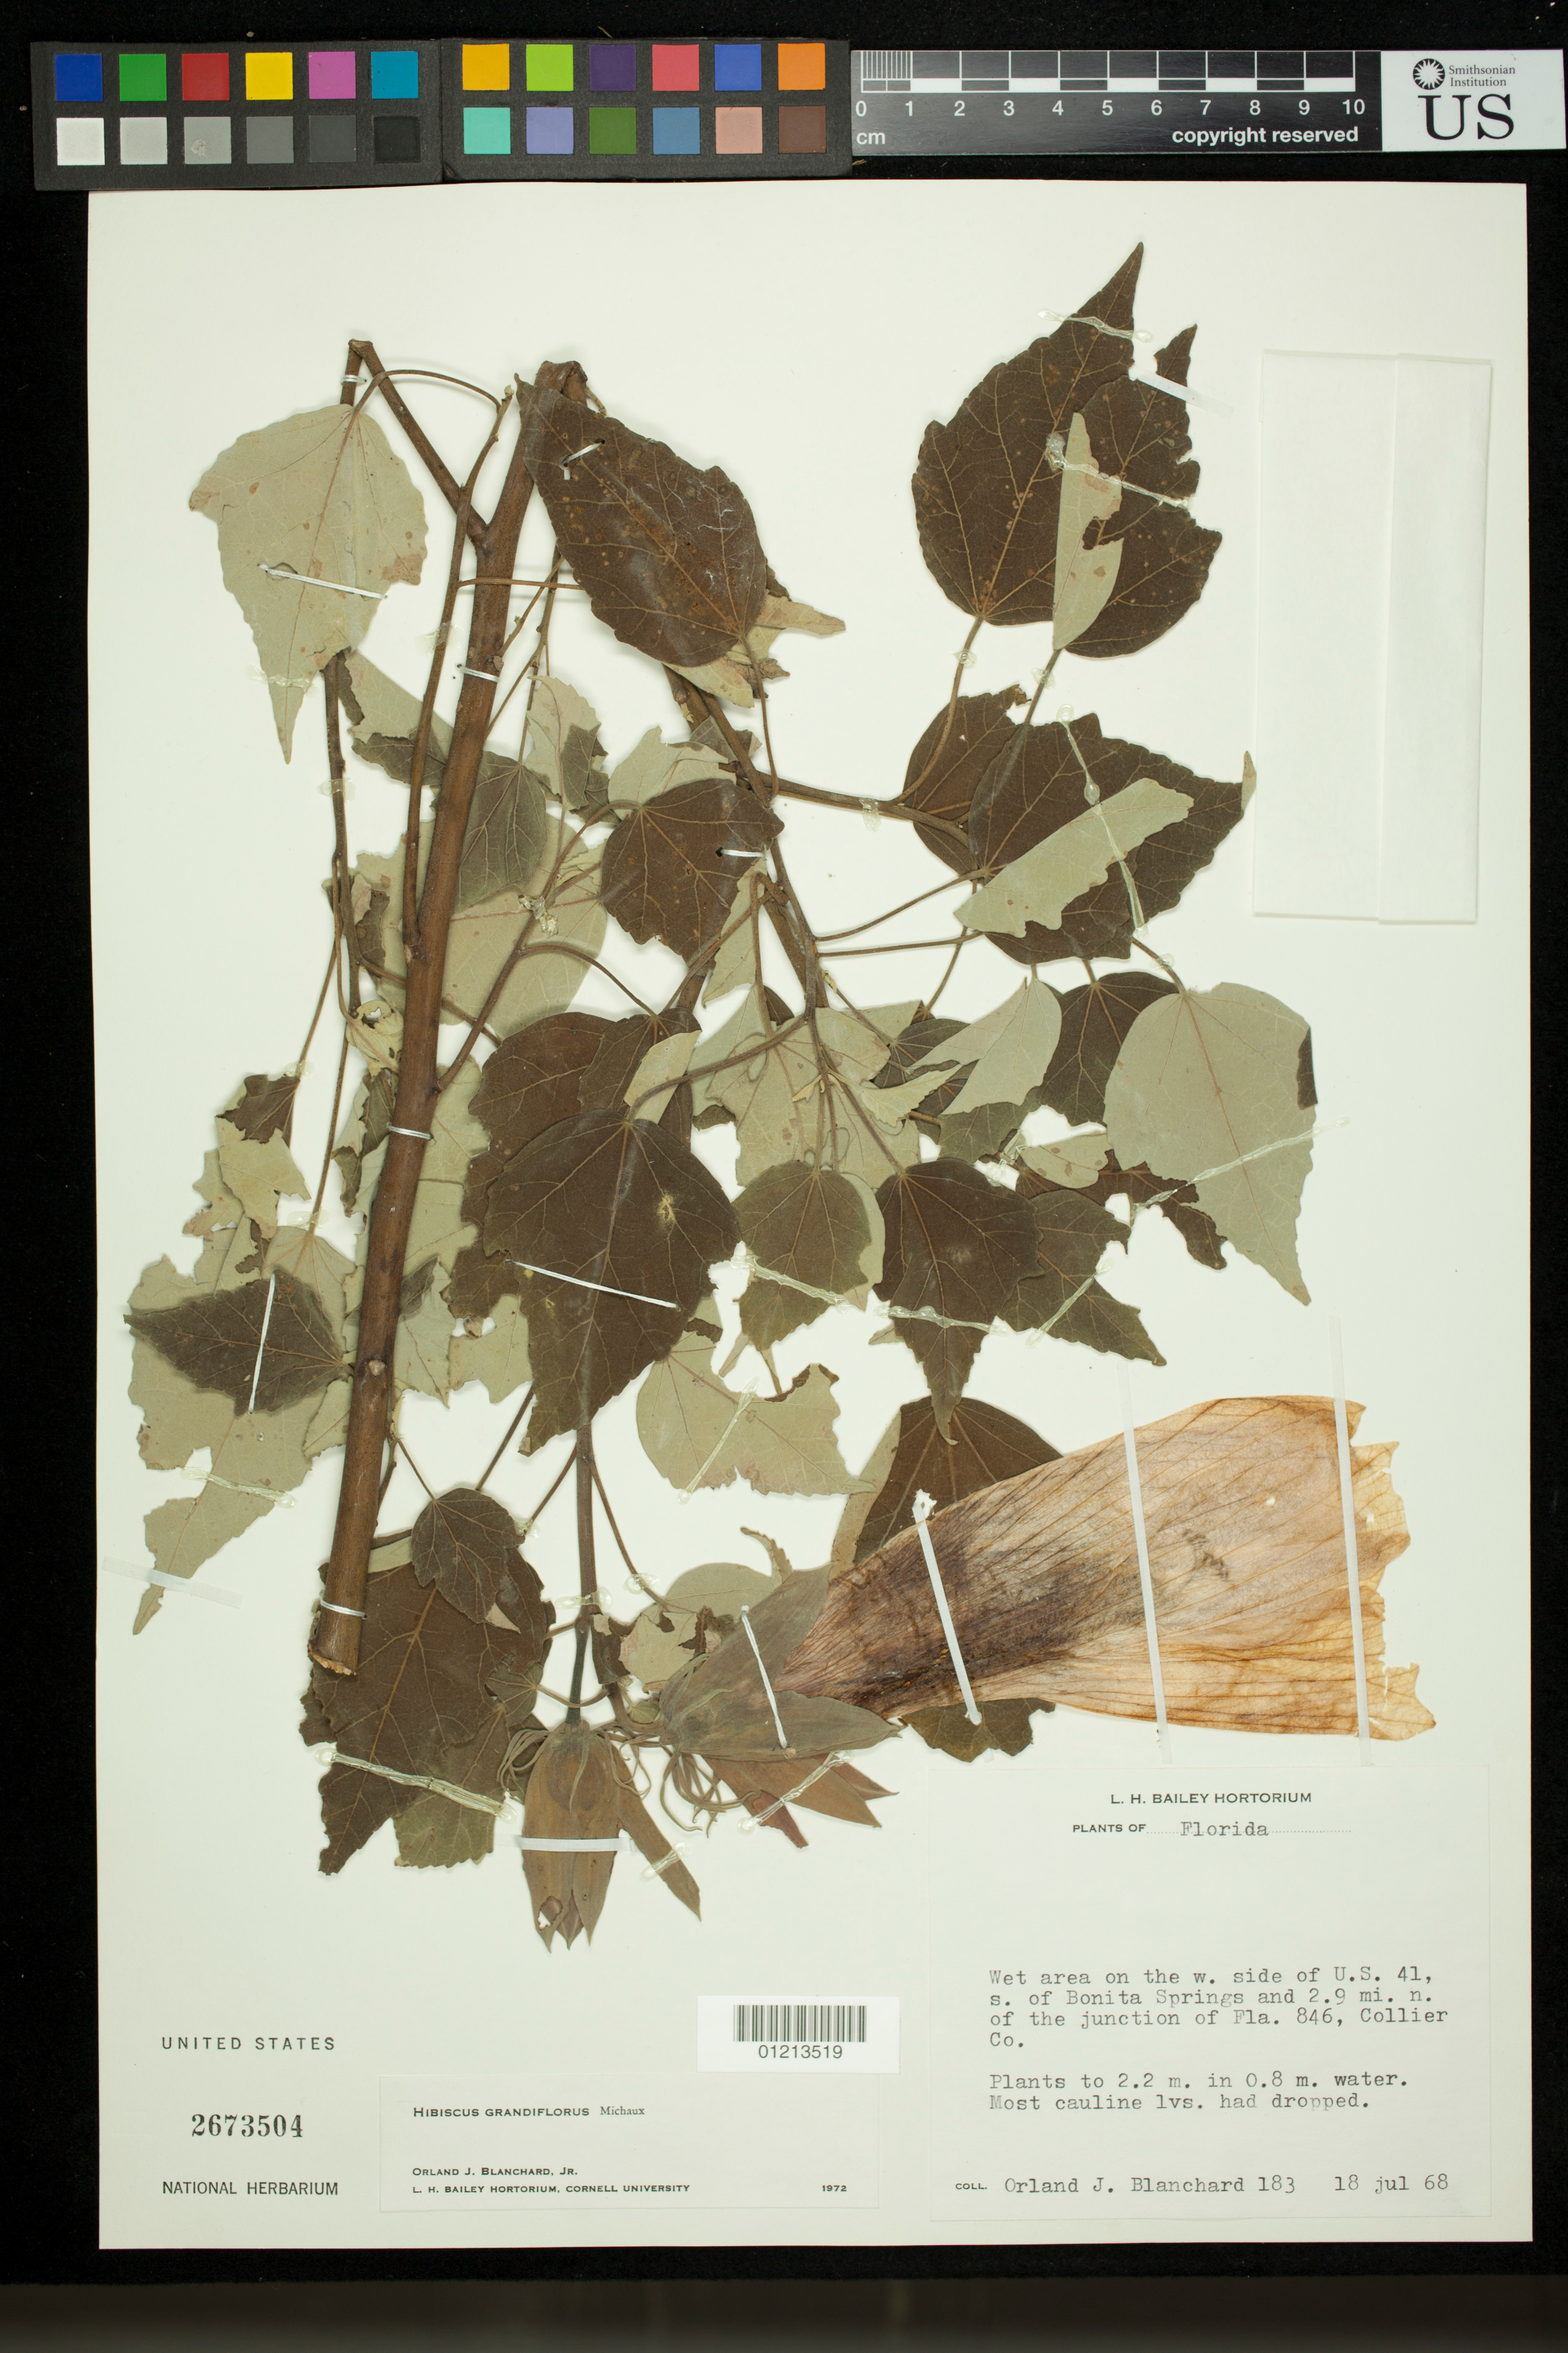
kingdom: Plantae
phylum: Tracheophyta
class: Magnoliopsida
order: Malvales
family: Malvaceae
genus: Hibiscus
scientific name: Hibiscus grandiflorus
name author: Michx.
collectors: O. J. Blanchard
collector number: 183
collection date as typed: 18 Jul 1968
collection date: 1968-07-18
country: United States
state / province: Florida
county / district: Collier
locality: Wet area on the w. side of U.S. 41, s. of Bonita Springs and 2.9 mi. n. of the junction of Fla. 846, Collier Co.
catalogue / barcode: US 2673504